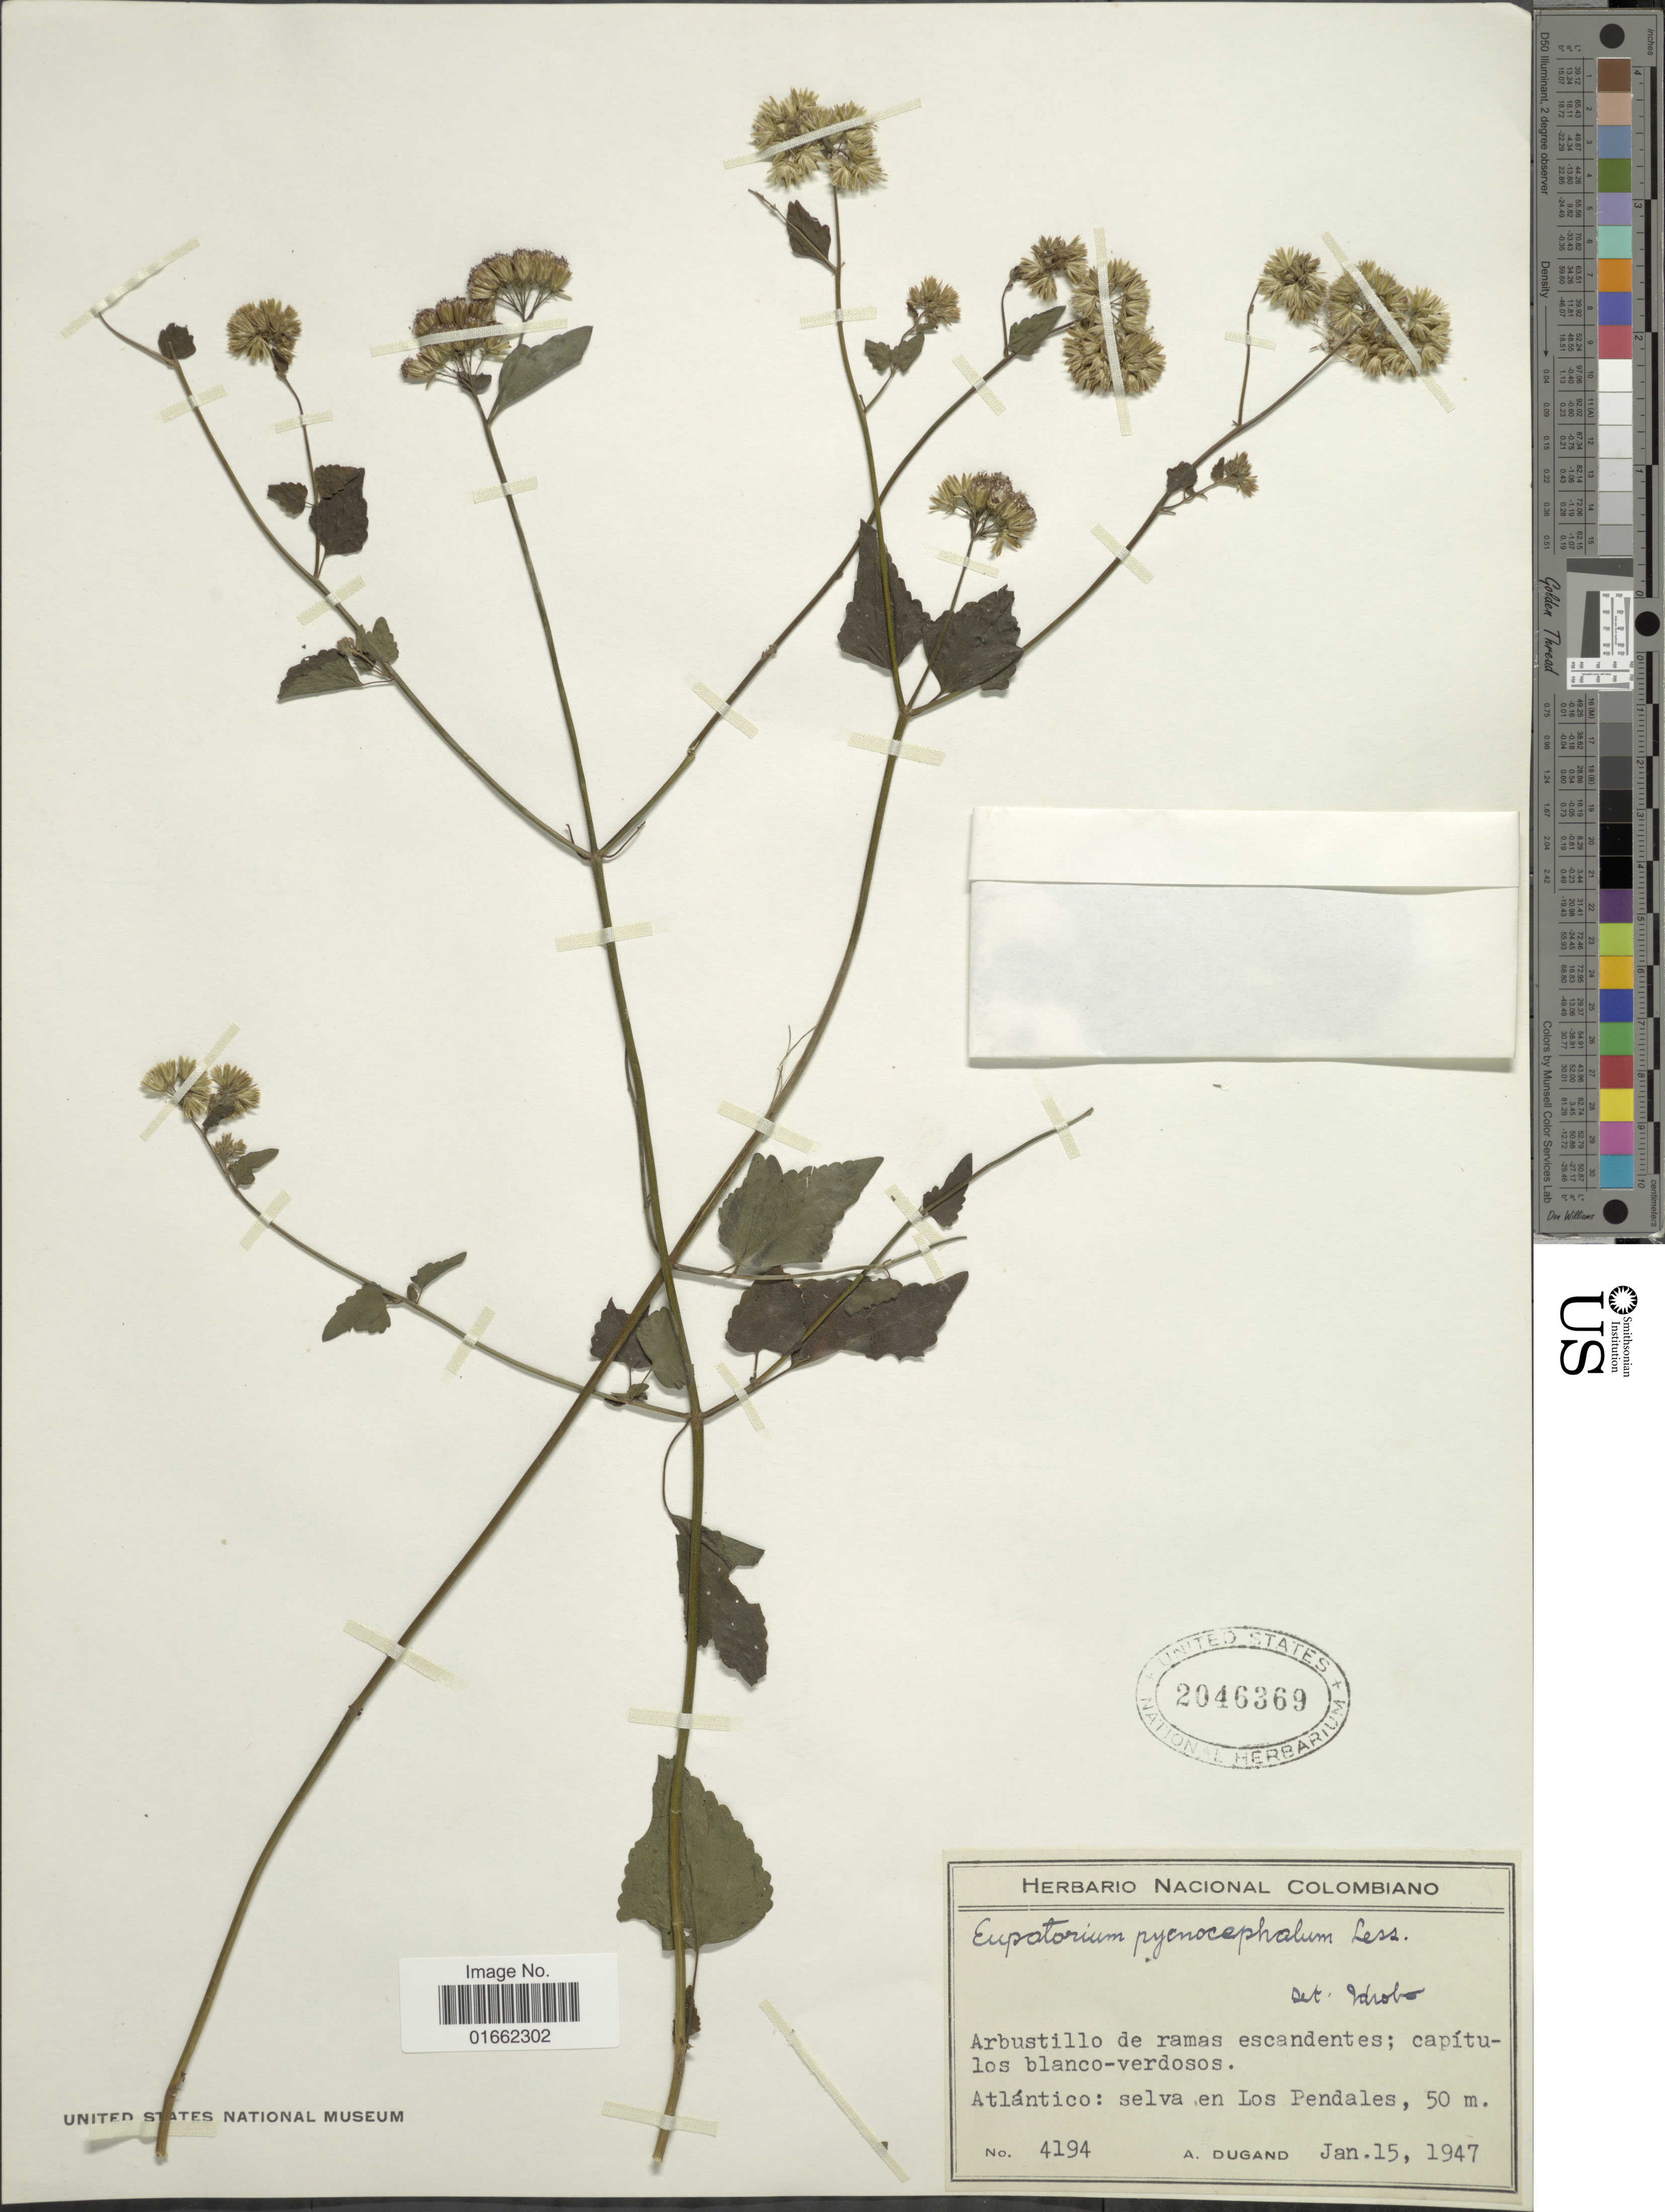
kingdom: Plantae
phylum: Tracheophyta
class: Magnoliopsida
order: Asterales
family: Asteraceae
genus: Fleischmannia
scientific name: Fleischmannia pratensis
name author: (Klatt) R.M. King & H. Rob.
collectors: A. Dugand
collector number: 4194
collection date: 1947-01-15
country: Colombia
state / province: Atlántico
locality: Atlántico: selva en Los Pendales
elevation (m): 50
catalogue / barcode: US 2046369